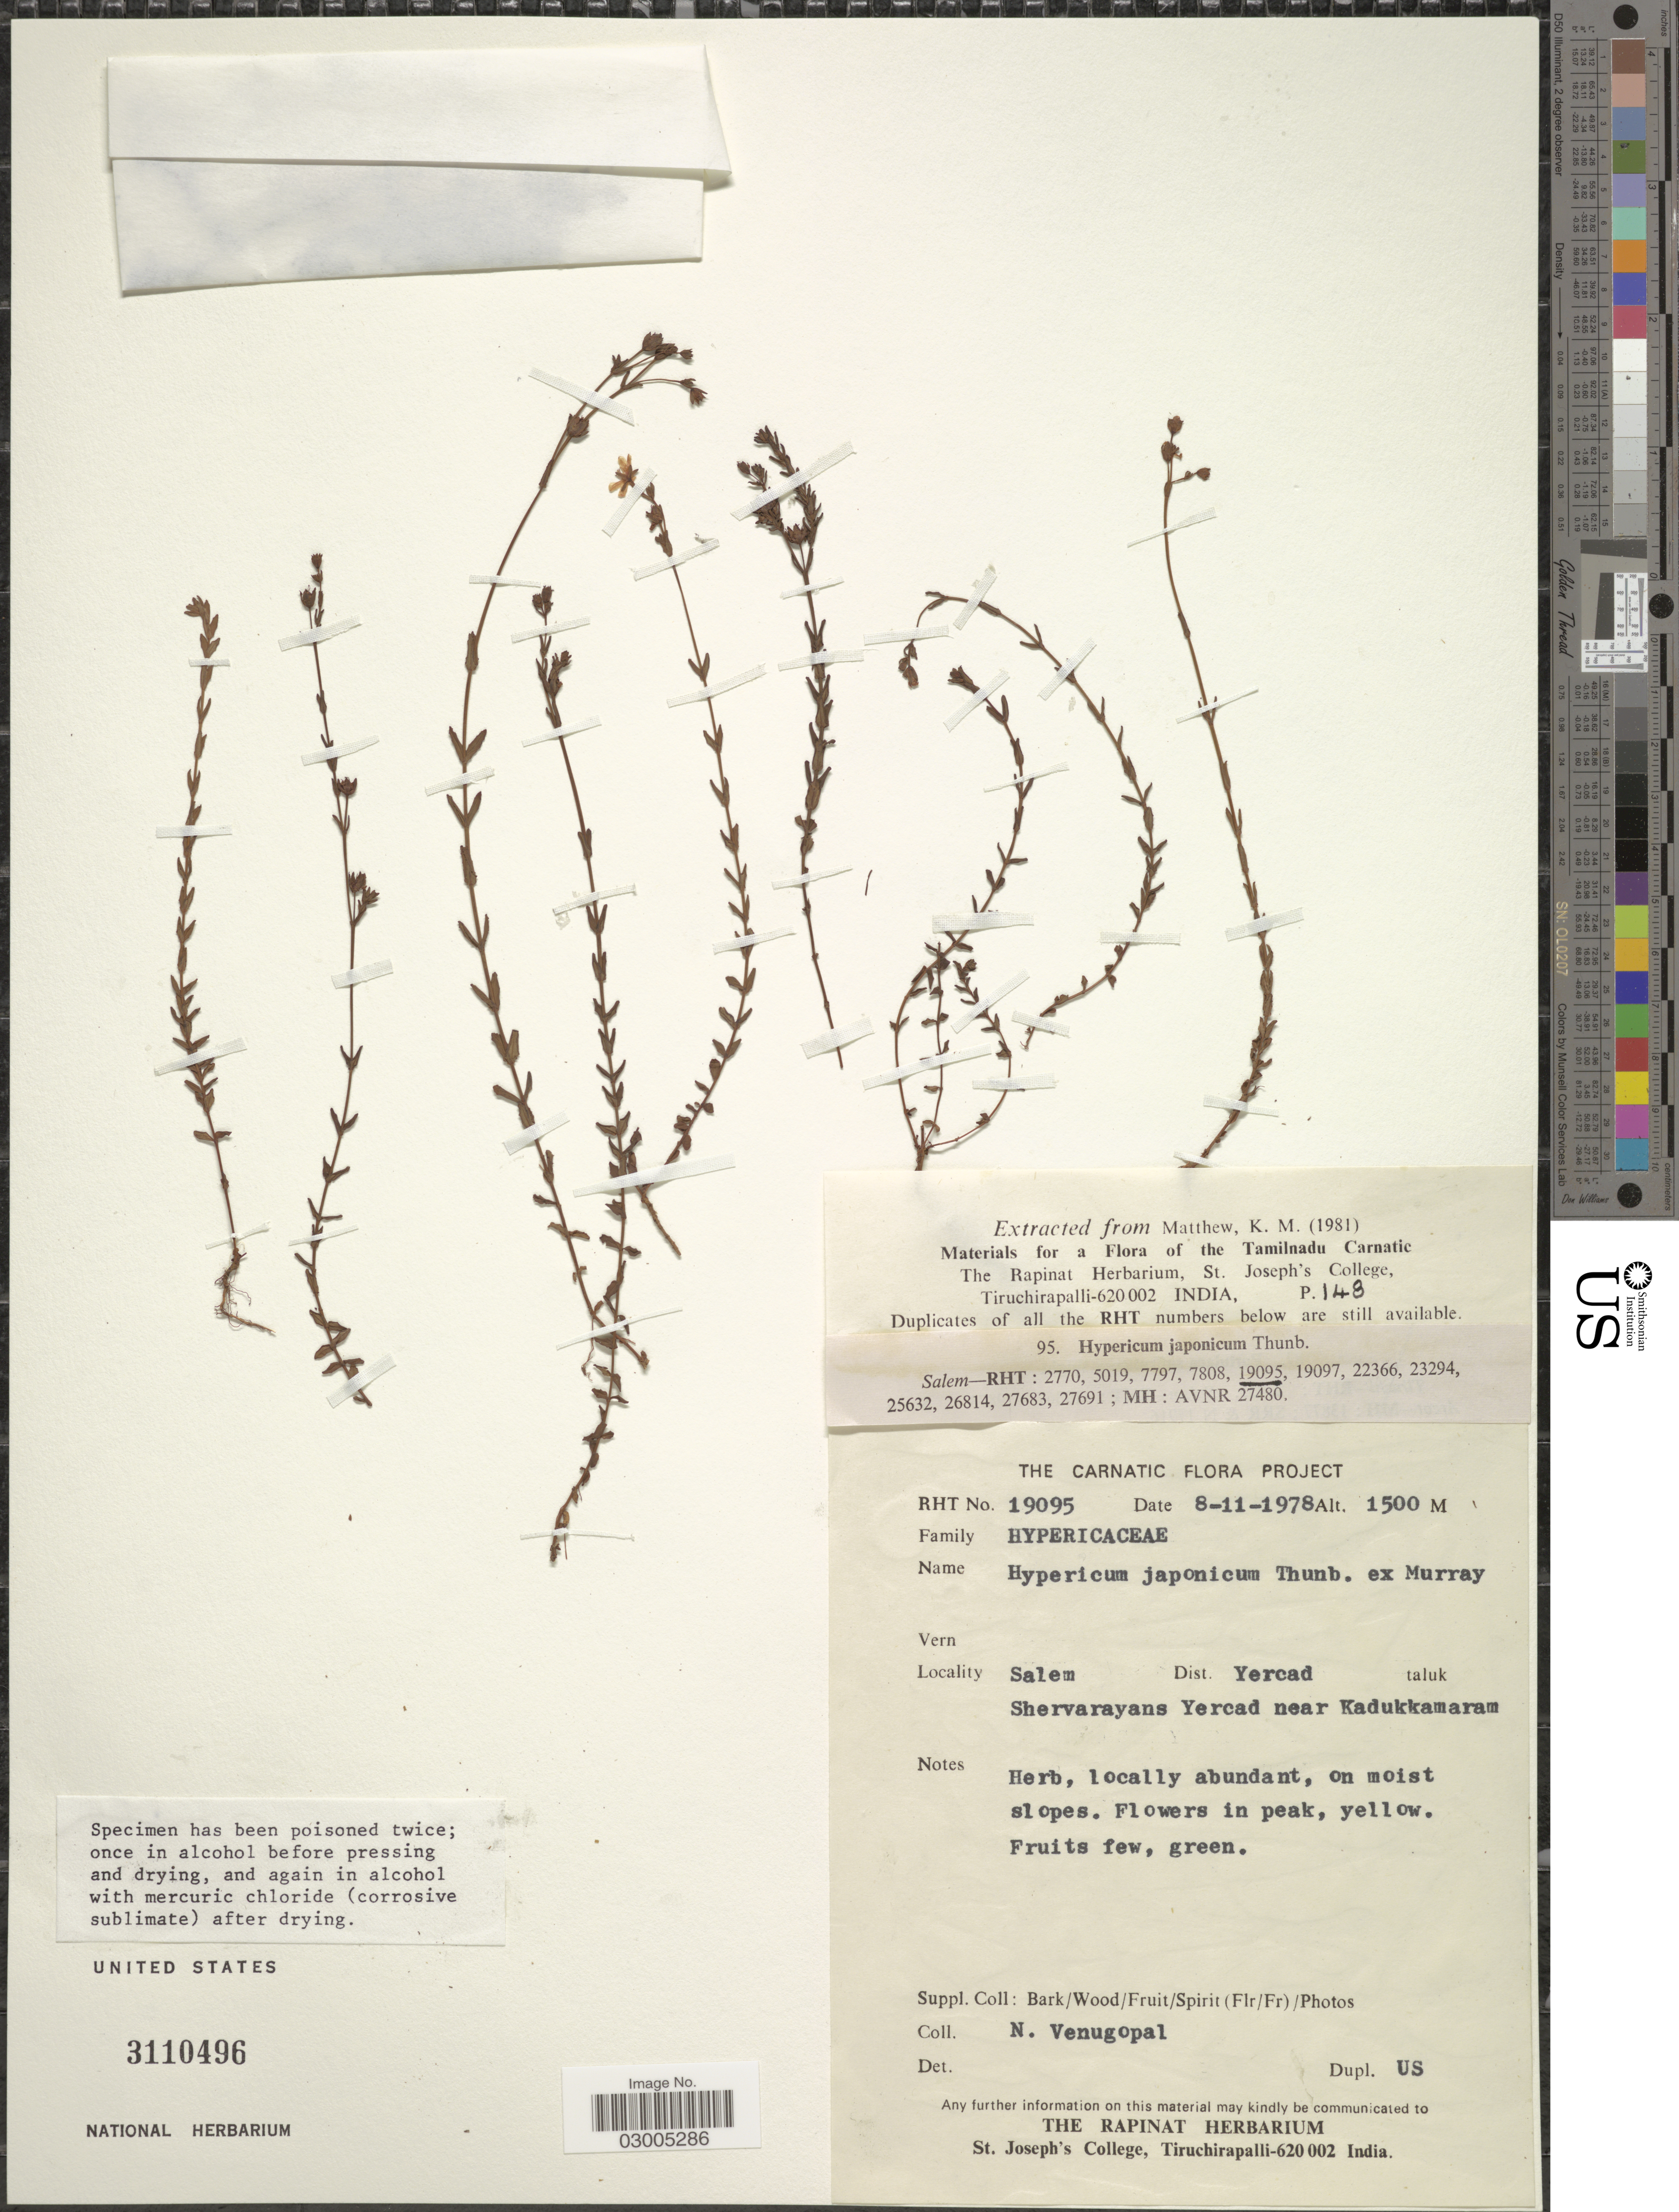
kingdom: Plantae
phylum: Tracheophyta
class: Magnoliopsida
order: Malpighiales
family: Hypericaceae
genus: Hypericum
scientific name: Hypericum japonicum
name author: Thunb.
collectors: N. Venugopal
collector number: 19095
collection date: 1978-11-08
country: India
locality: Salem Dist. Yercad. Shervarayans Yercad near Kadukkamaram.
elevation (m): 1500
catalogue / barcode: US 3110496